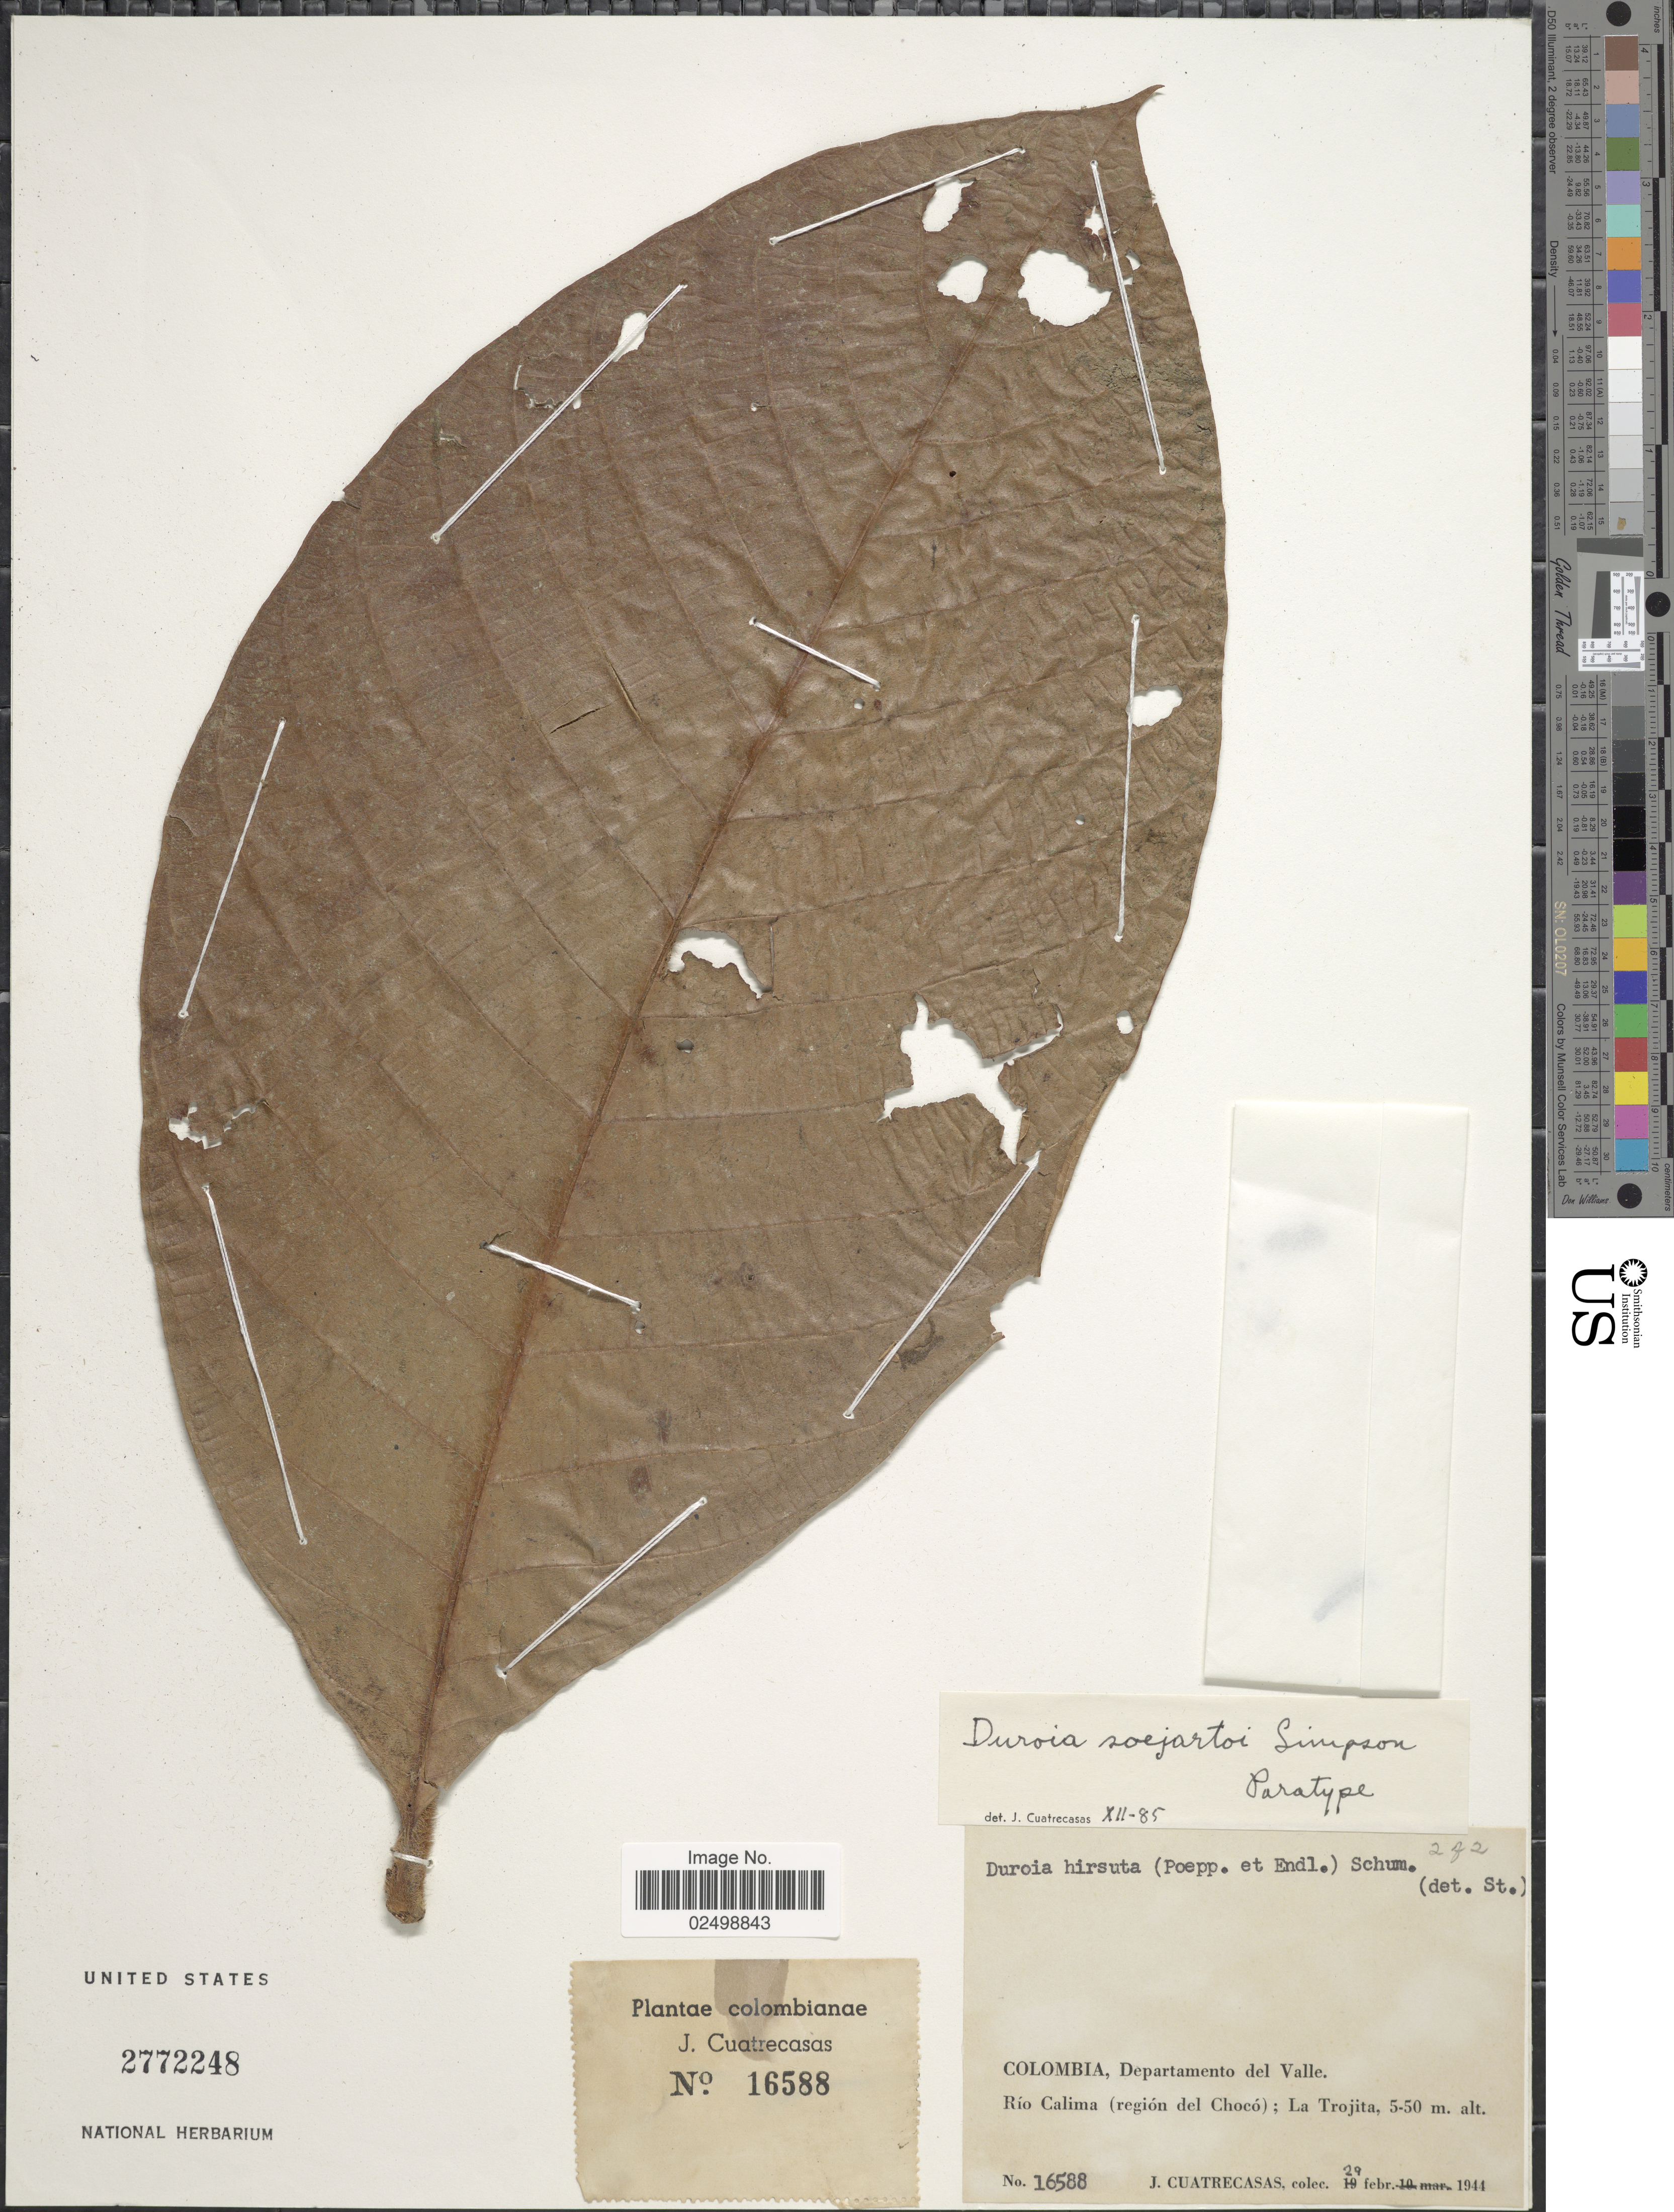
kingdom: Plantae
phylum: Tracheophyta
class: Magnoliopsida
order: Gentianales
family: Rubiaceae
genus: Duroia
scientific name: Duroia soejartoi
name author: D.R. Simpson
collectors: J. Cuatrecasas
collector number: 16588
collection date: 1944-03-29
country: Colombia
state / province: Valle del Cauca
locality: Departamento del Valle, Río Calima (región del Chocó); La Trojita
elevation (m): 5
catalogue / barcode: US 2772248